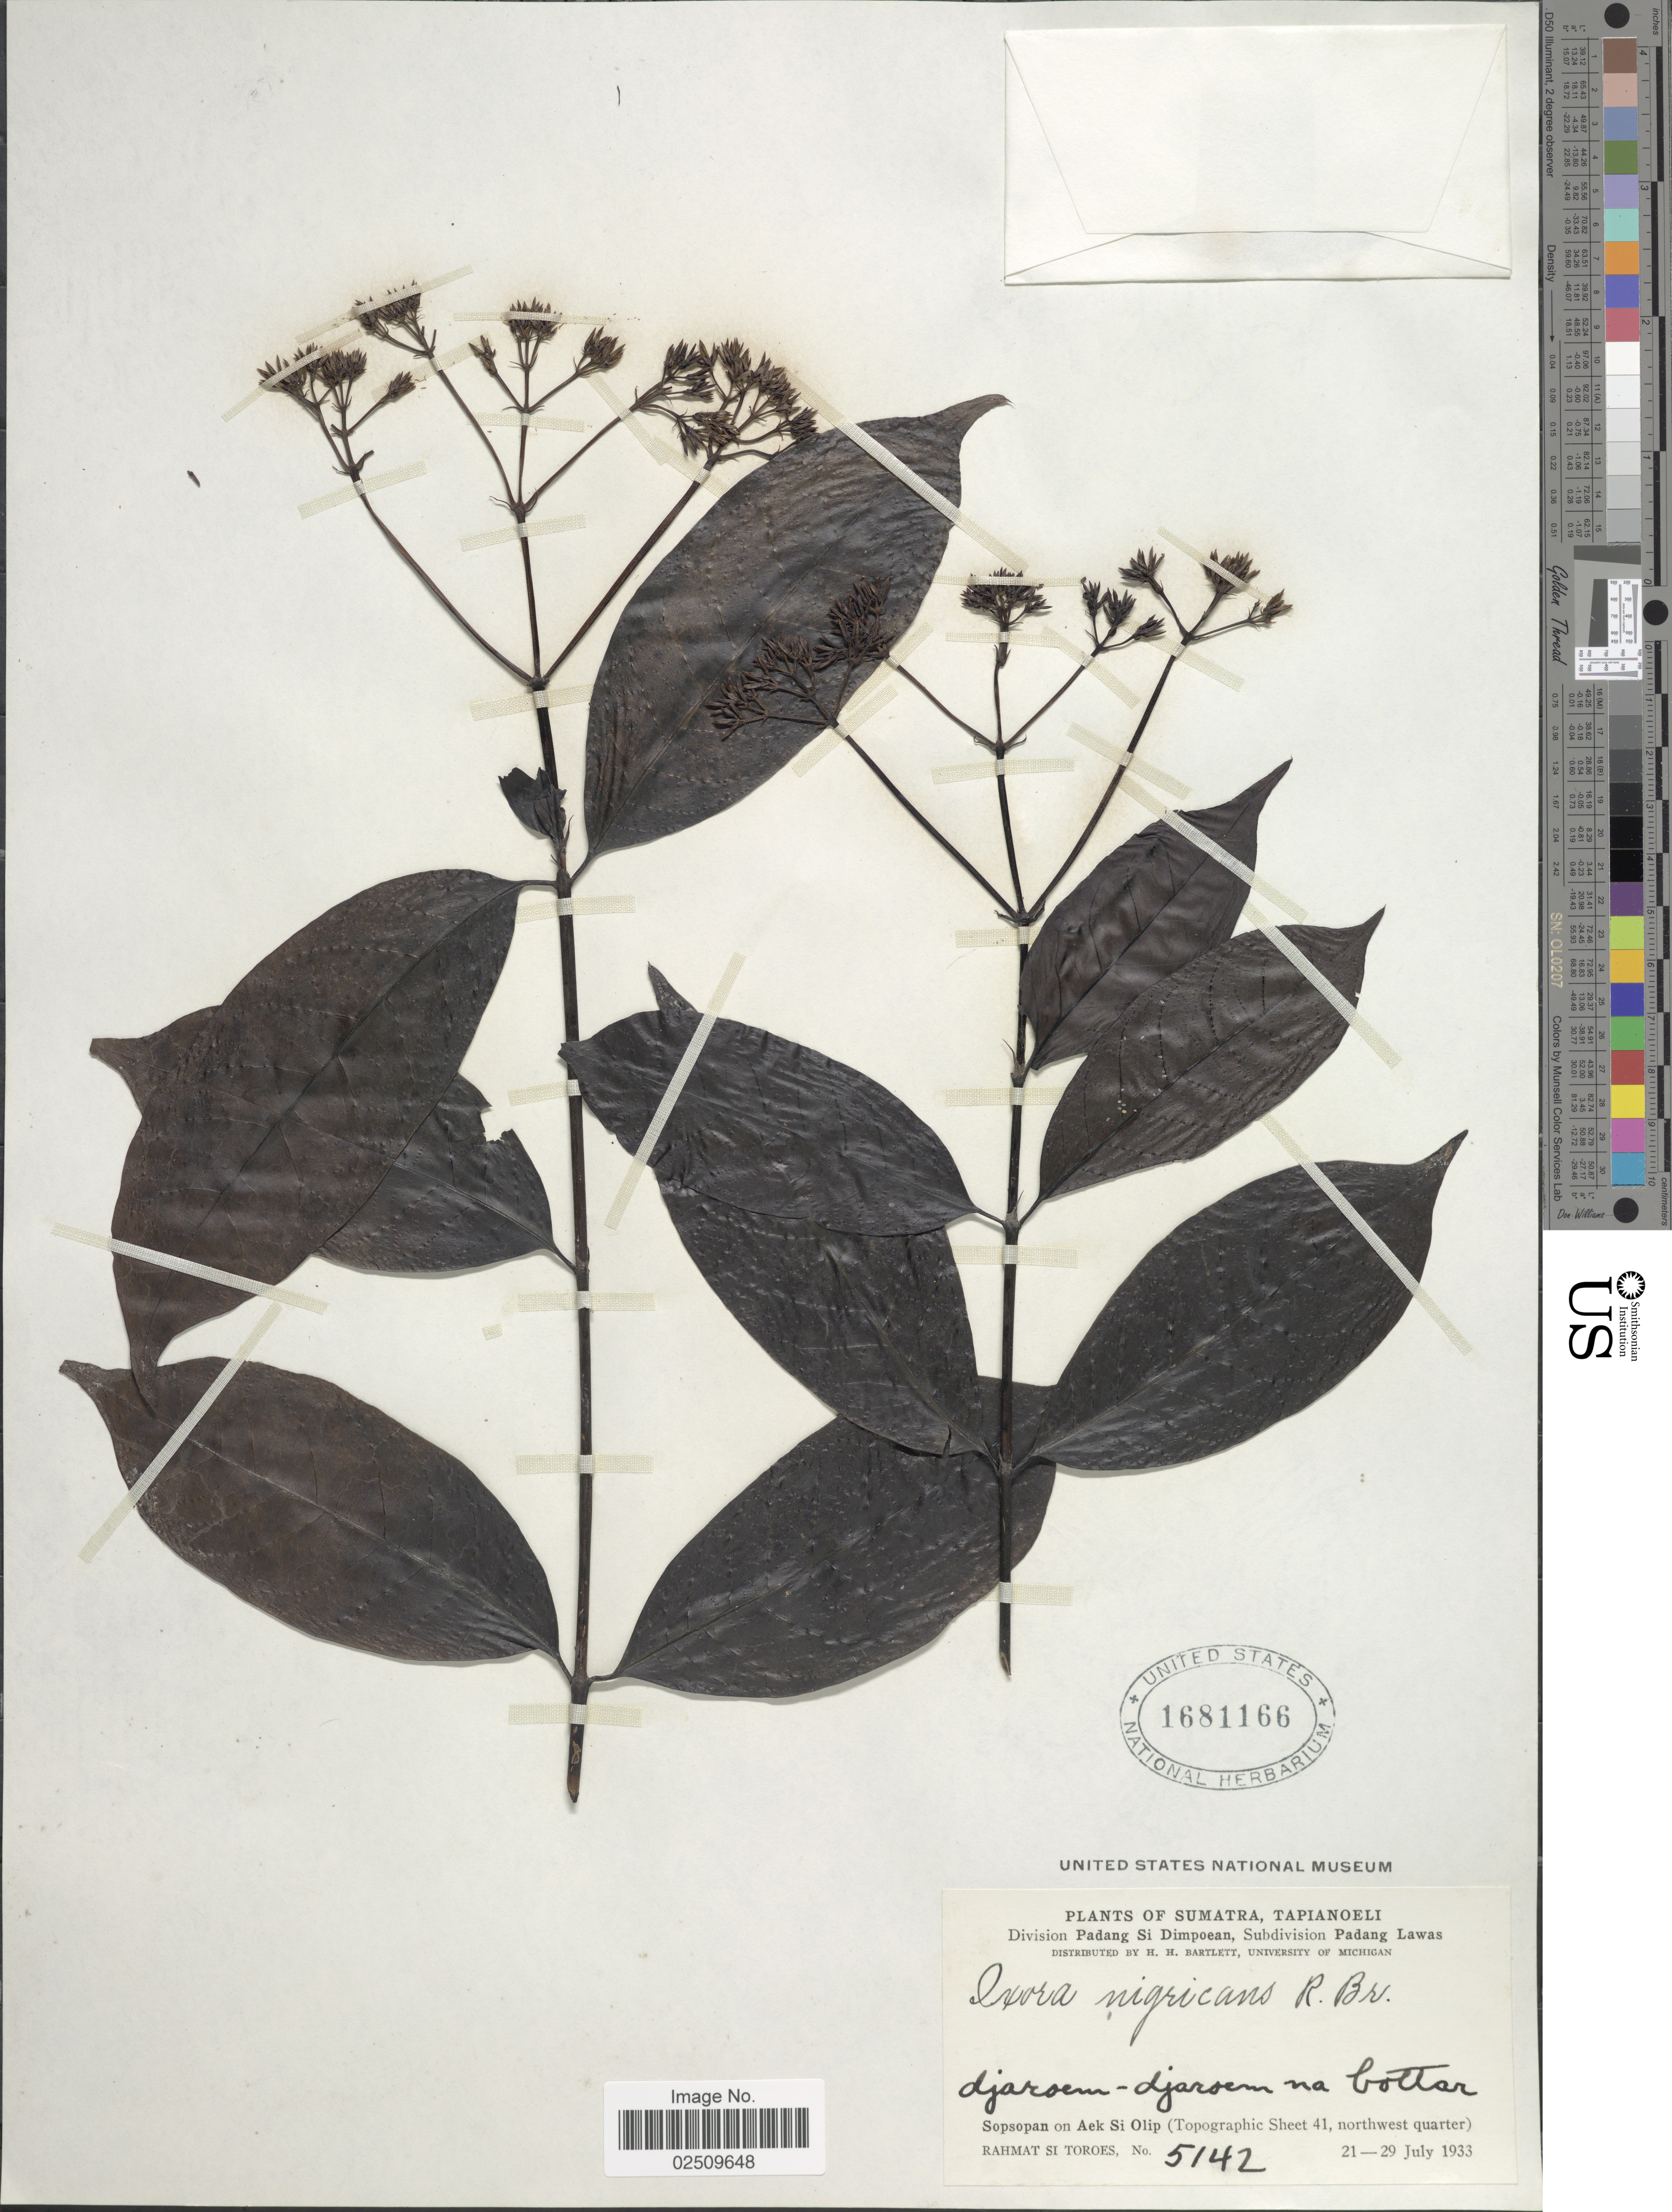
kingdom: Plantae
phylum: Tracheophyta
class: Magnoliopsida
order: Gentianales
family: Rubiaceae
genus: Ixora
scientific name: Ixora nigricans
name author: R. Br. ex Wight & Arn.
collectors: Rahmat Si Boeea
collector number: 5142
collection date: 1933-07-21/1933-07-29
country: Indonesia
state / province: Sumatra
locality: Tapianoeli, Division Padang Si Dimpoean, Subdivision Padang Lawas, djaroem-djaroem na bottar, Sopsopan on Aek Si Olip (Topographic Sheet 41, northwest quarter)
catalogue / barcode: US 1681166